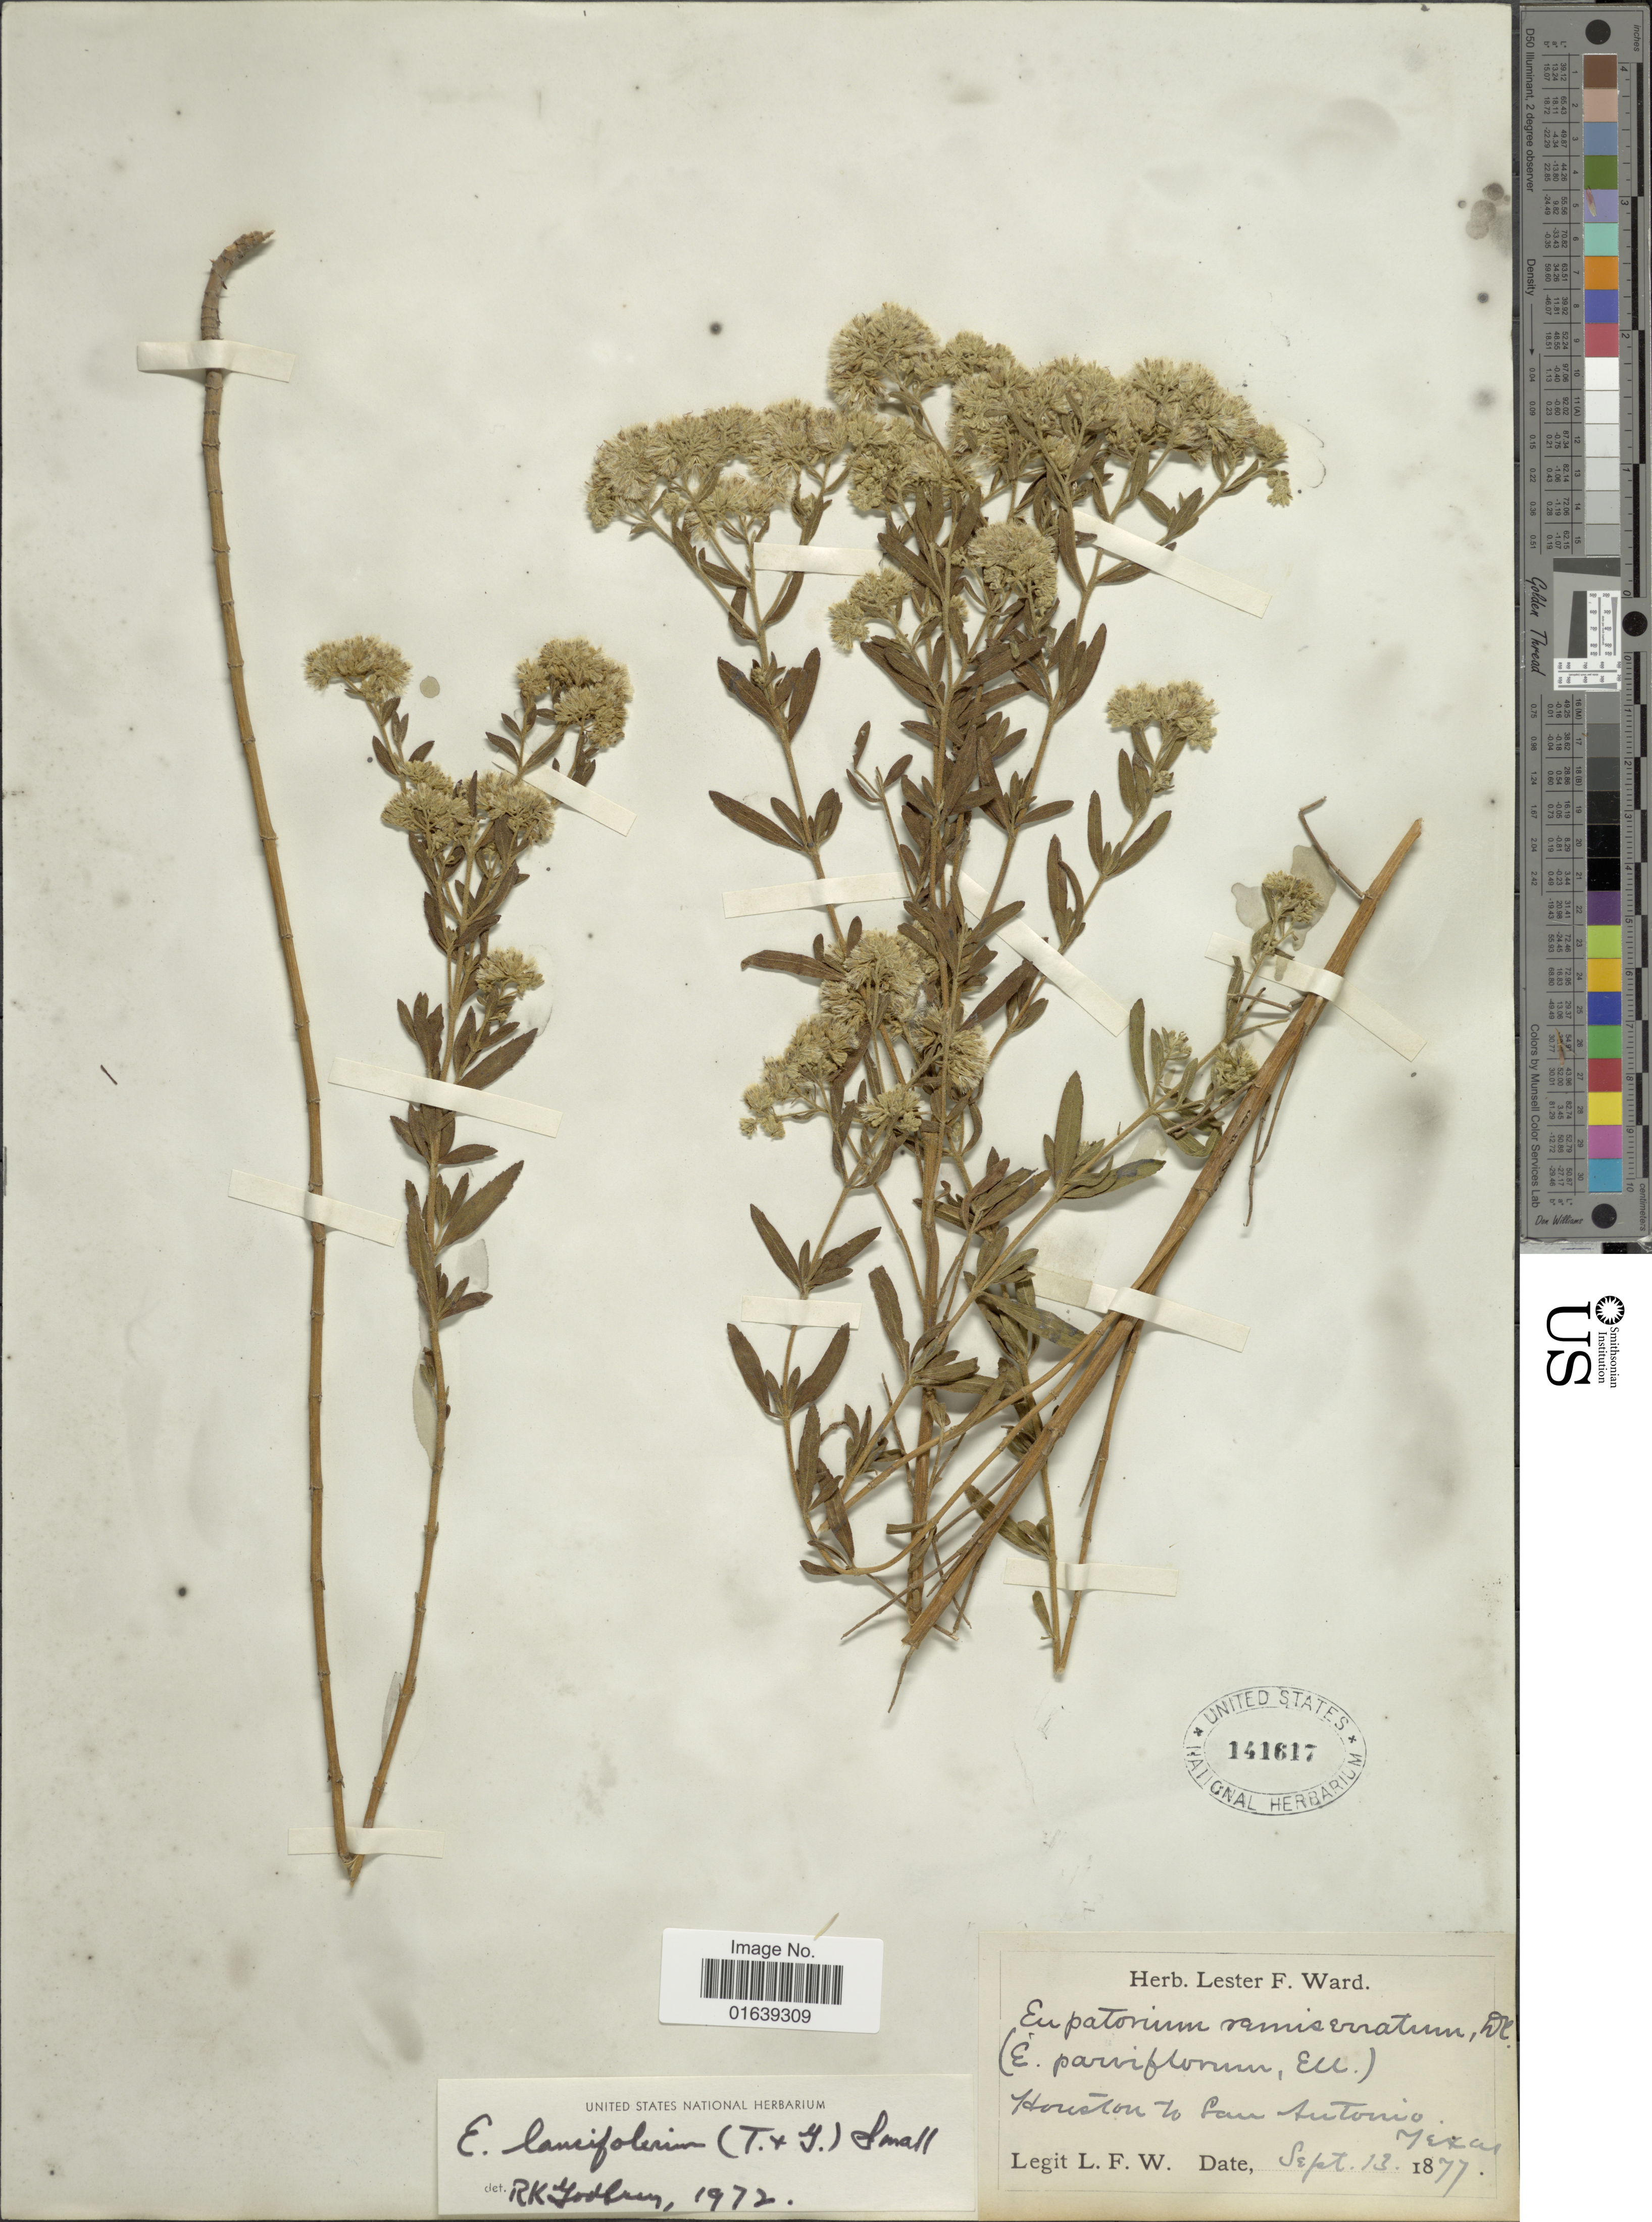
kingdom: Plantae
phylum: Tracheophyta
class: Magnoliopsida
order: Asterales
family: Asteraceae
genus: Eupatorium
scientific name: Eupatorium lancifolium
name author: (Torr. & A. Gray) Small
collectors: L. F. Ward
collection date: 1877-09-13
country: United States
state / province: Texas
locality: Houston to San Antonio. Texas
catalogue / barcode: US 141617